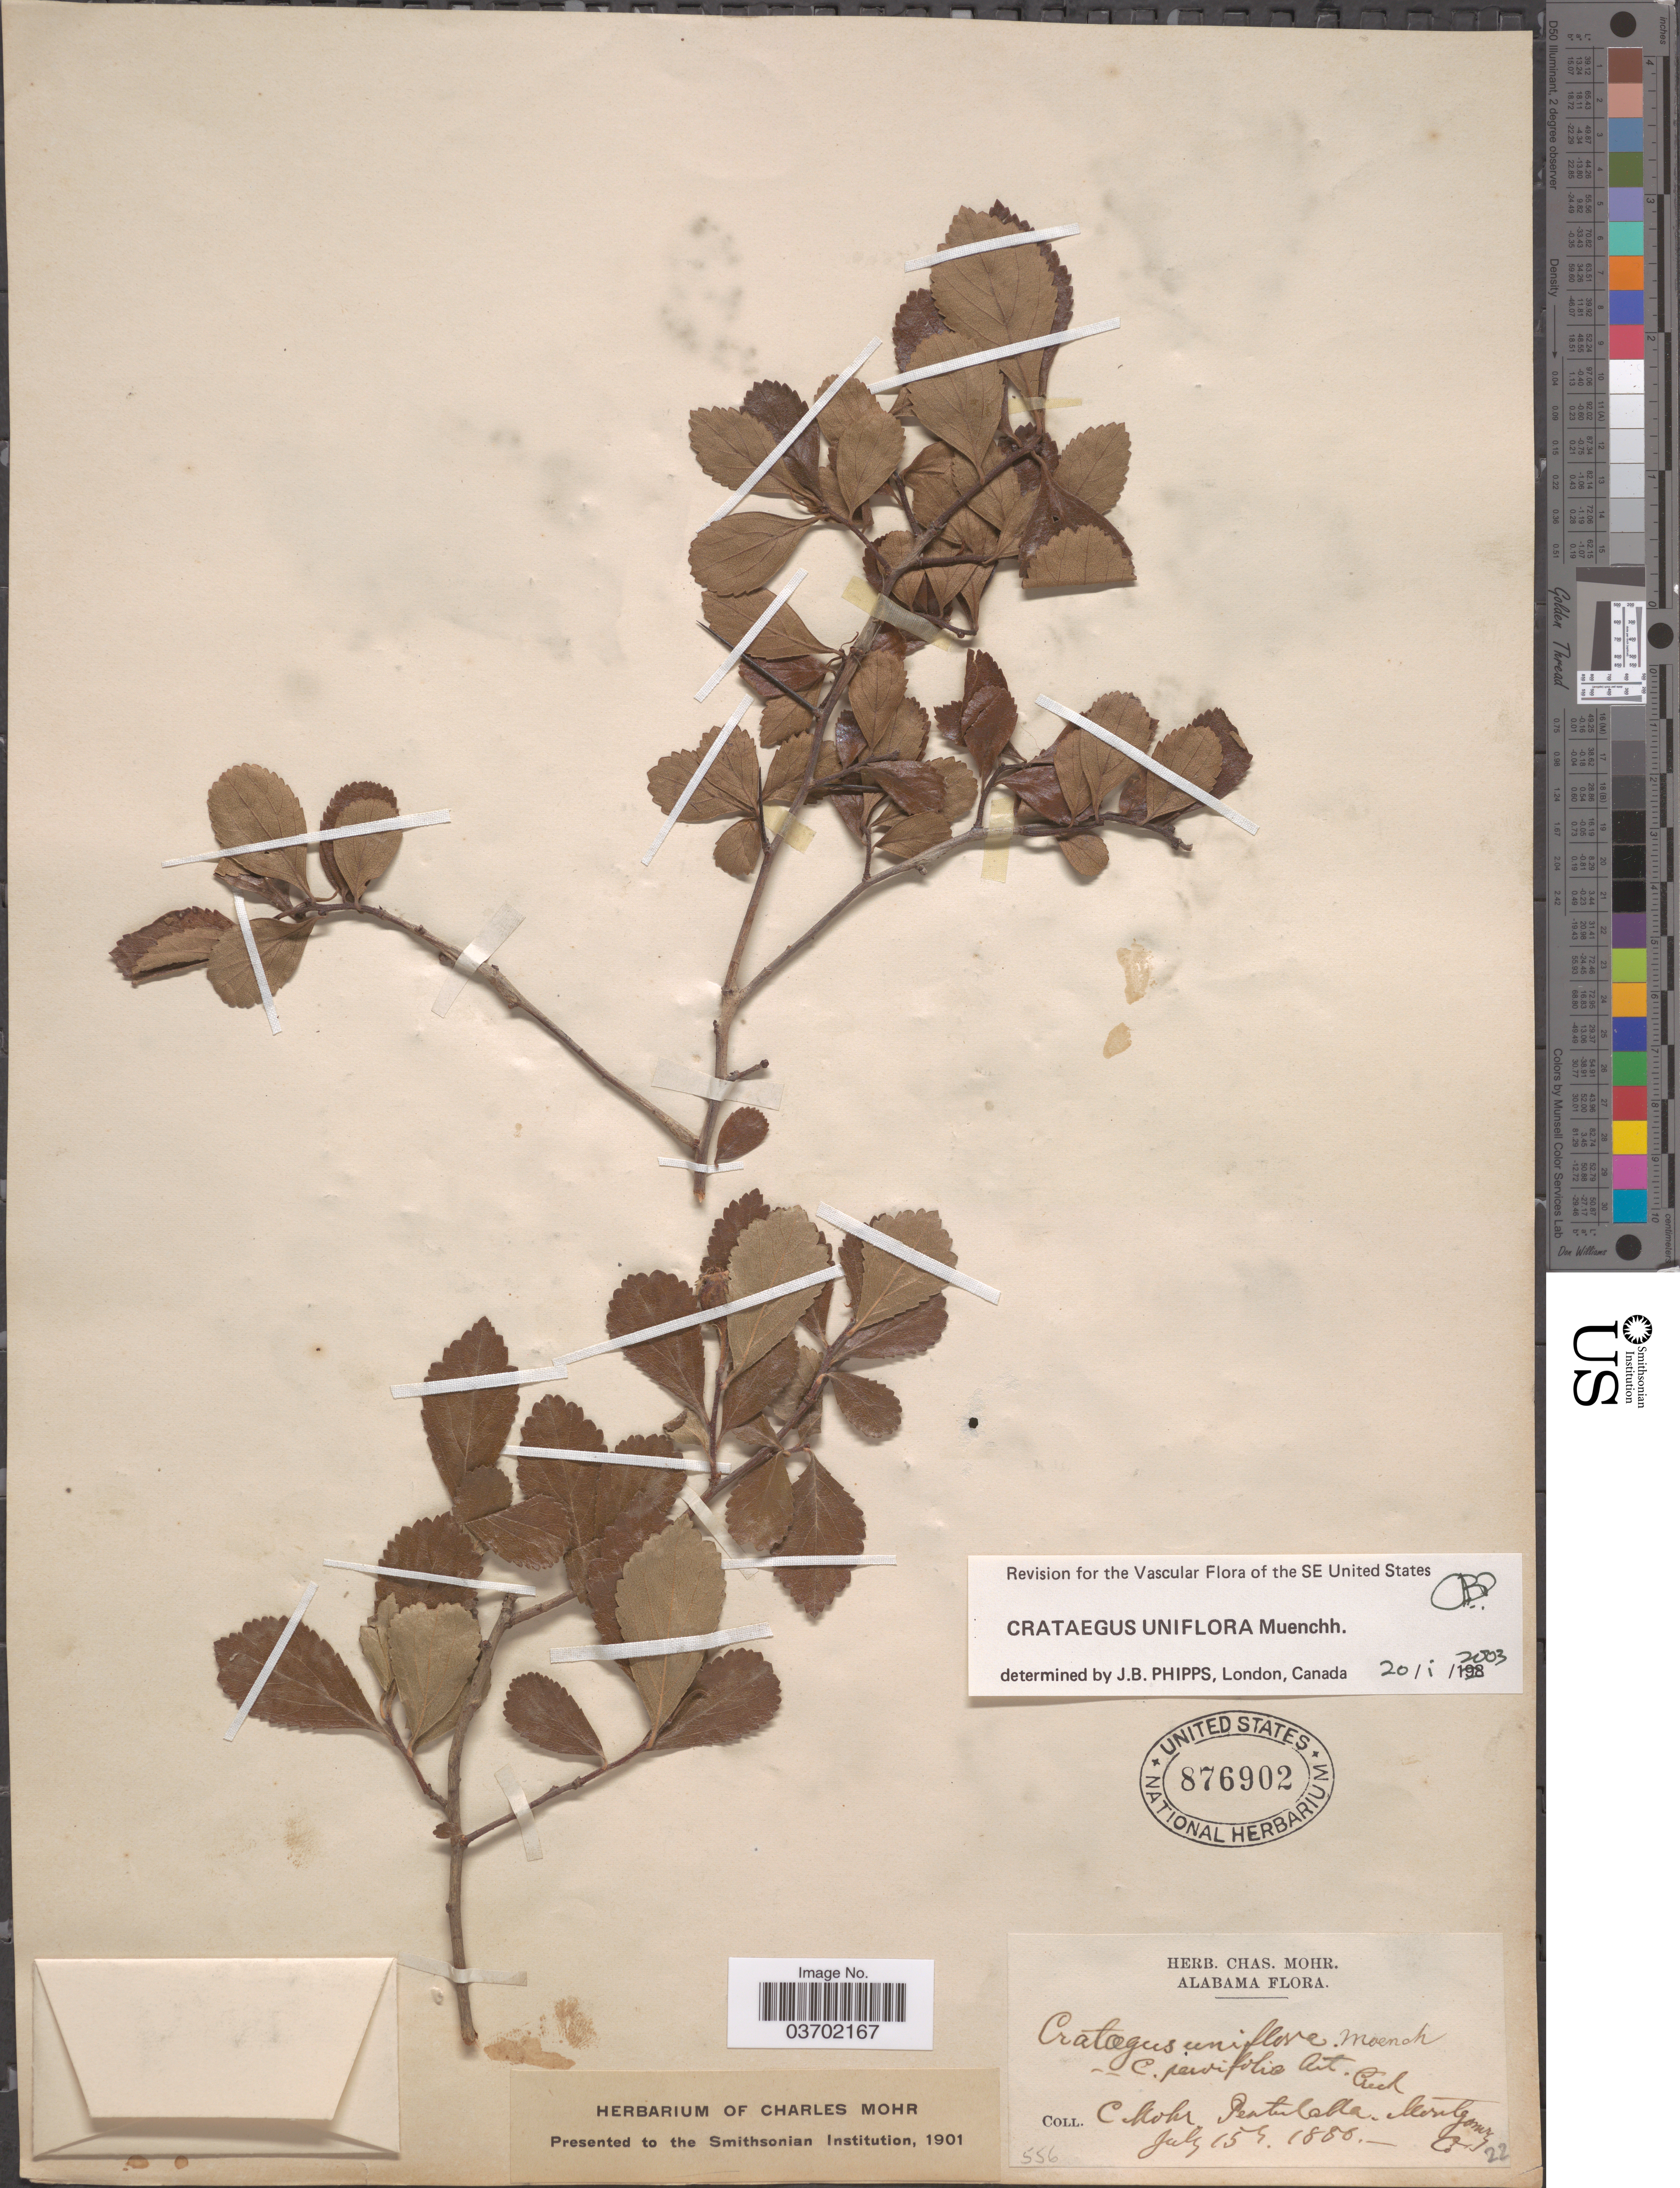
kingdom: Plantae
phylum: Tracheophyta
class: Magnoliopsida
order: Rosales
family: Rosaceae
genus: Crataegus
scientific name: Crataegus uniflora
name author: Münchh.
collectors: Mohr, C. T. (herbarium)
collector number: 556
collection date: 1886-07-15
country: United States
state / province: Alabama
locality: Peatercabla [interpreted], Montomgery Co.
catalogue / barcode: US 876902